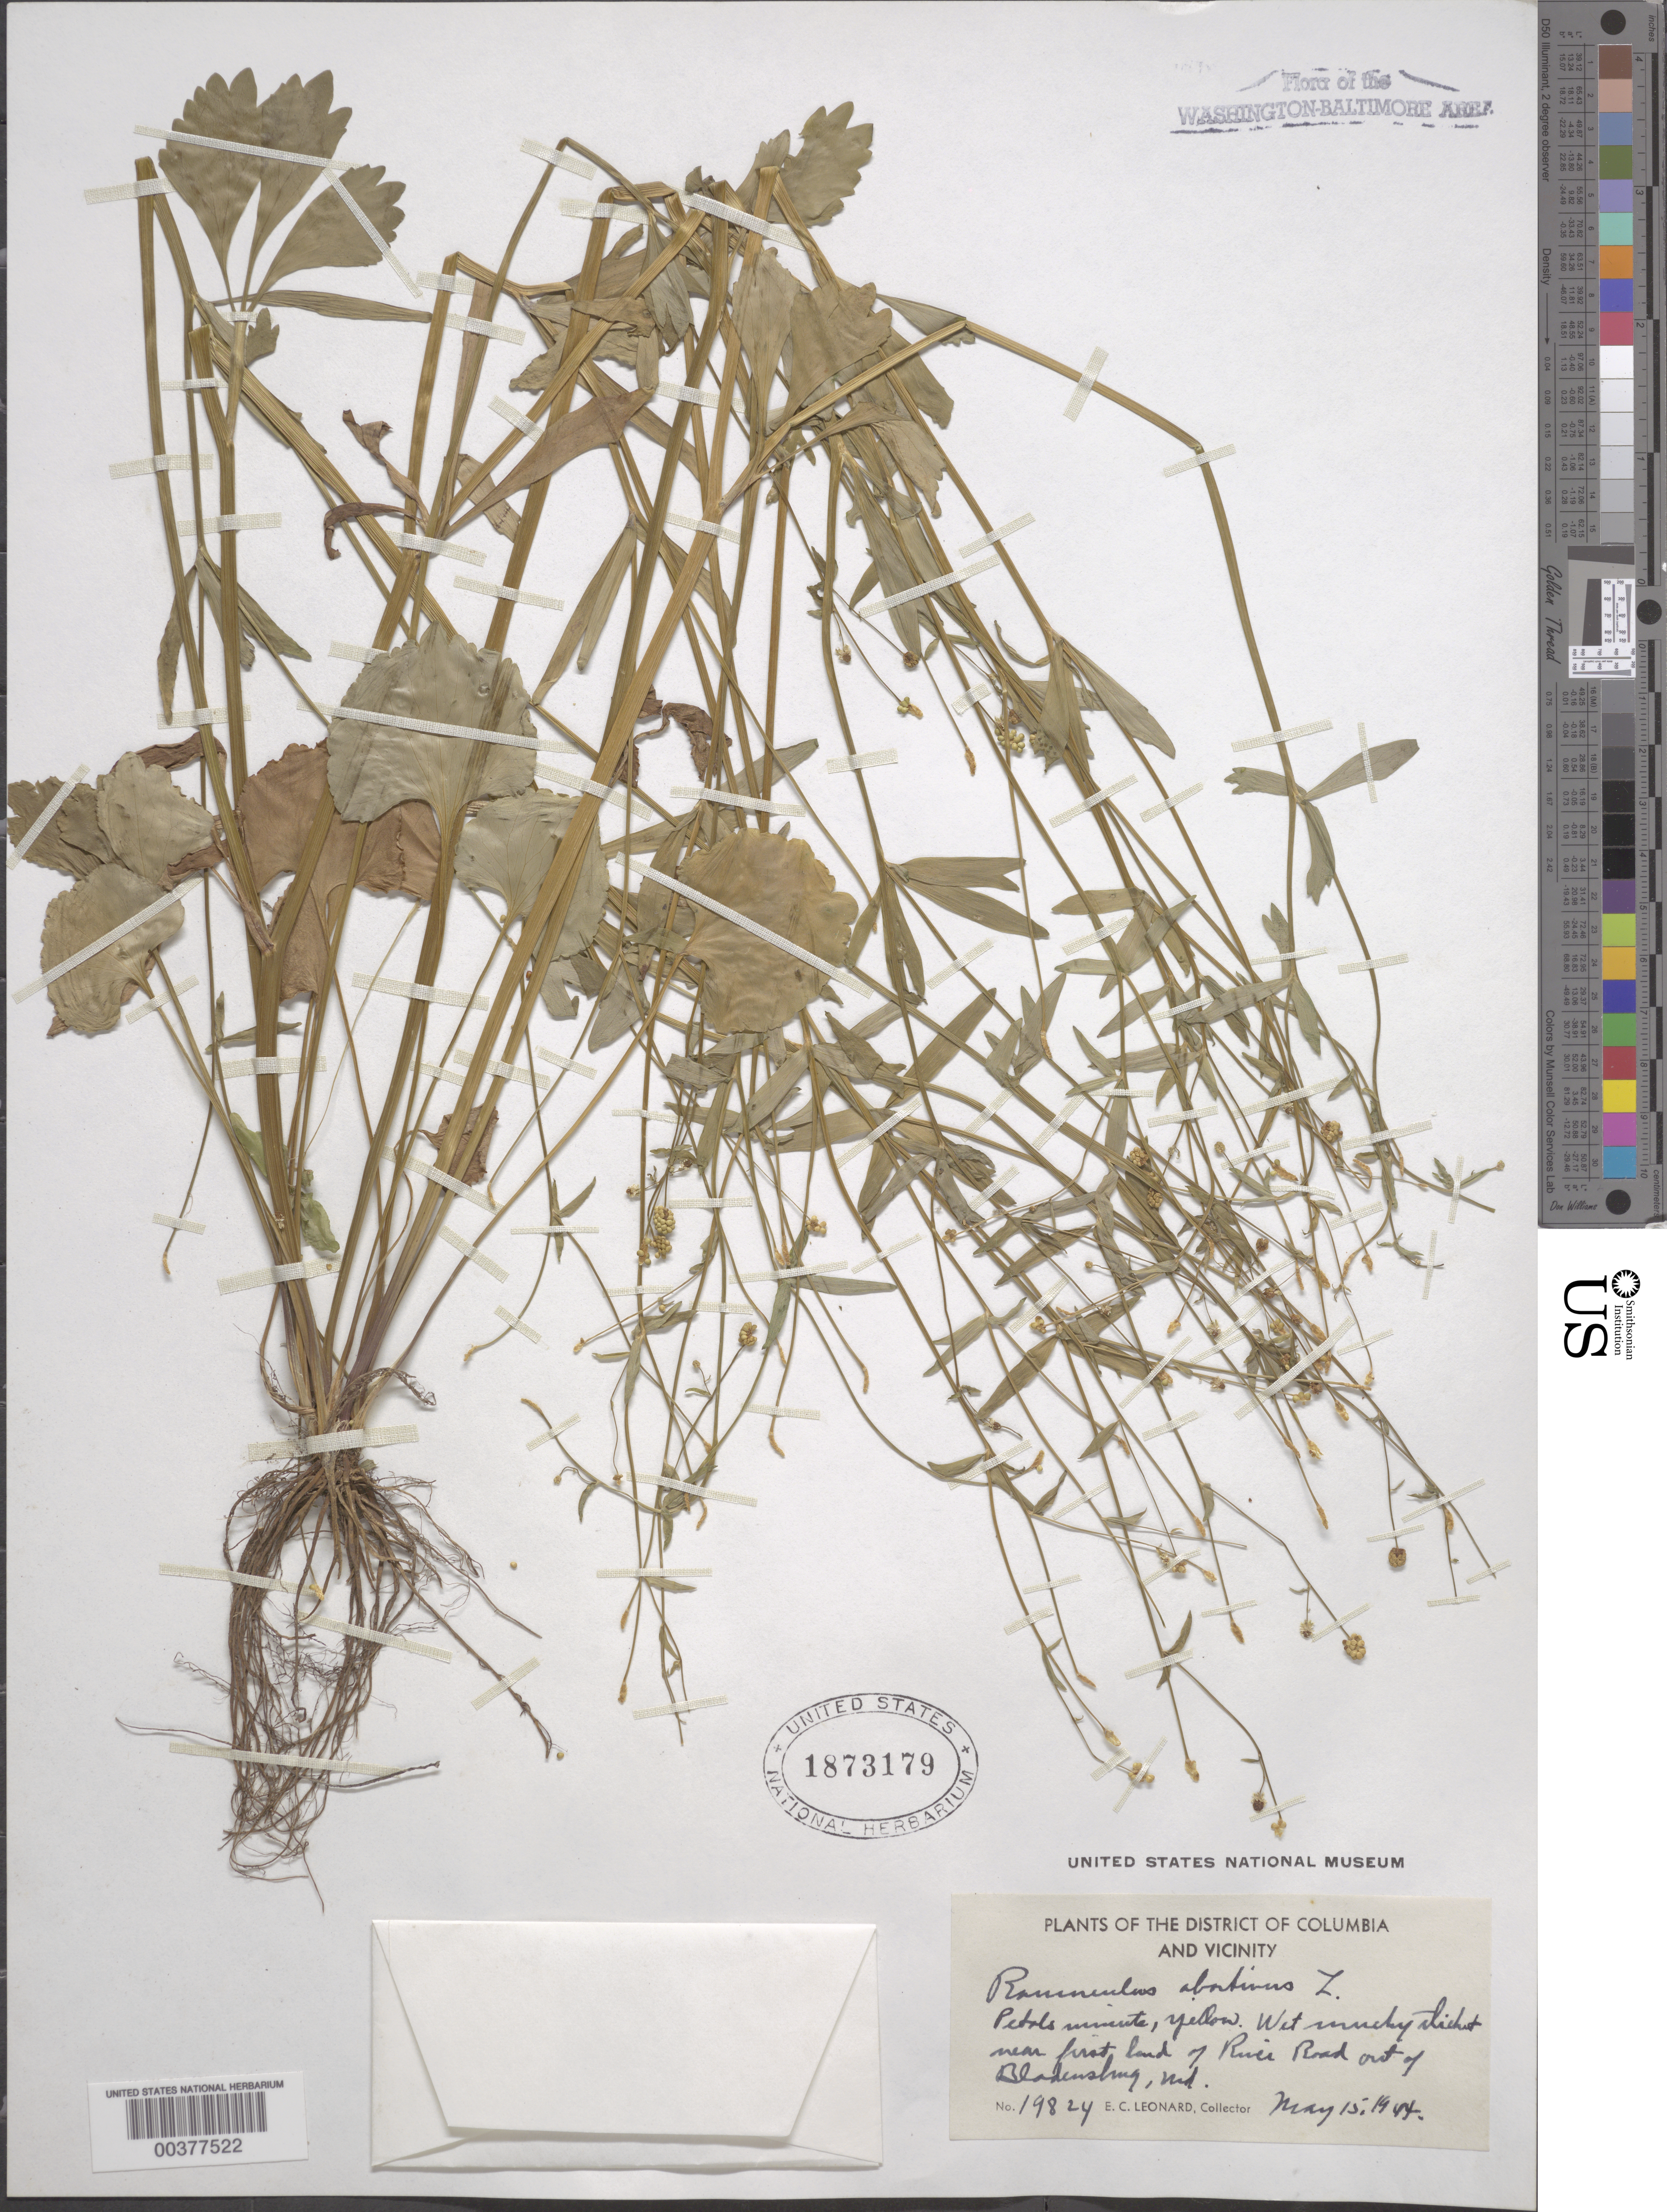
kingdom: Plantae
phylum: Tracheophyta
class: Magnoliopsida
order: Ranunculales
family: Ranunculaceae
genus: Ranunculus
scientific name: Ranunculus abortivus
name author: L.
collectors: E. C. Leonard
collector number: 19824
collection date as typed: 15 May 1944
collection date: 1944-05-15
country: United States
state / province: Maryland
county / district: Prince George's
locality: River road, Bladensburg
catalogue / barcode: US 1873179